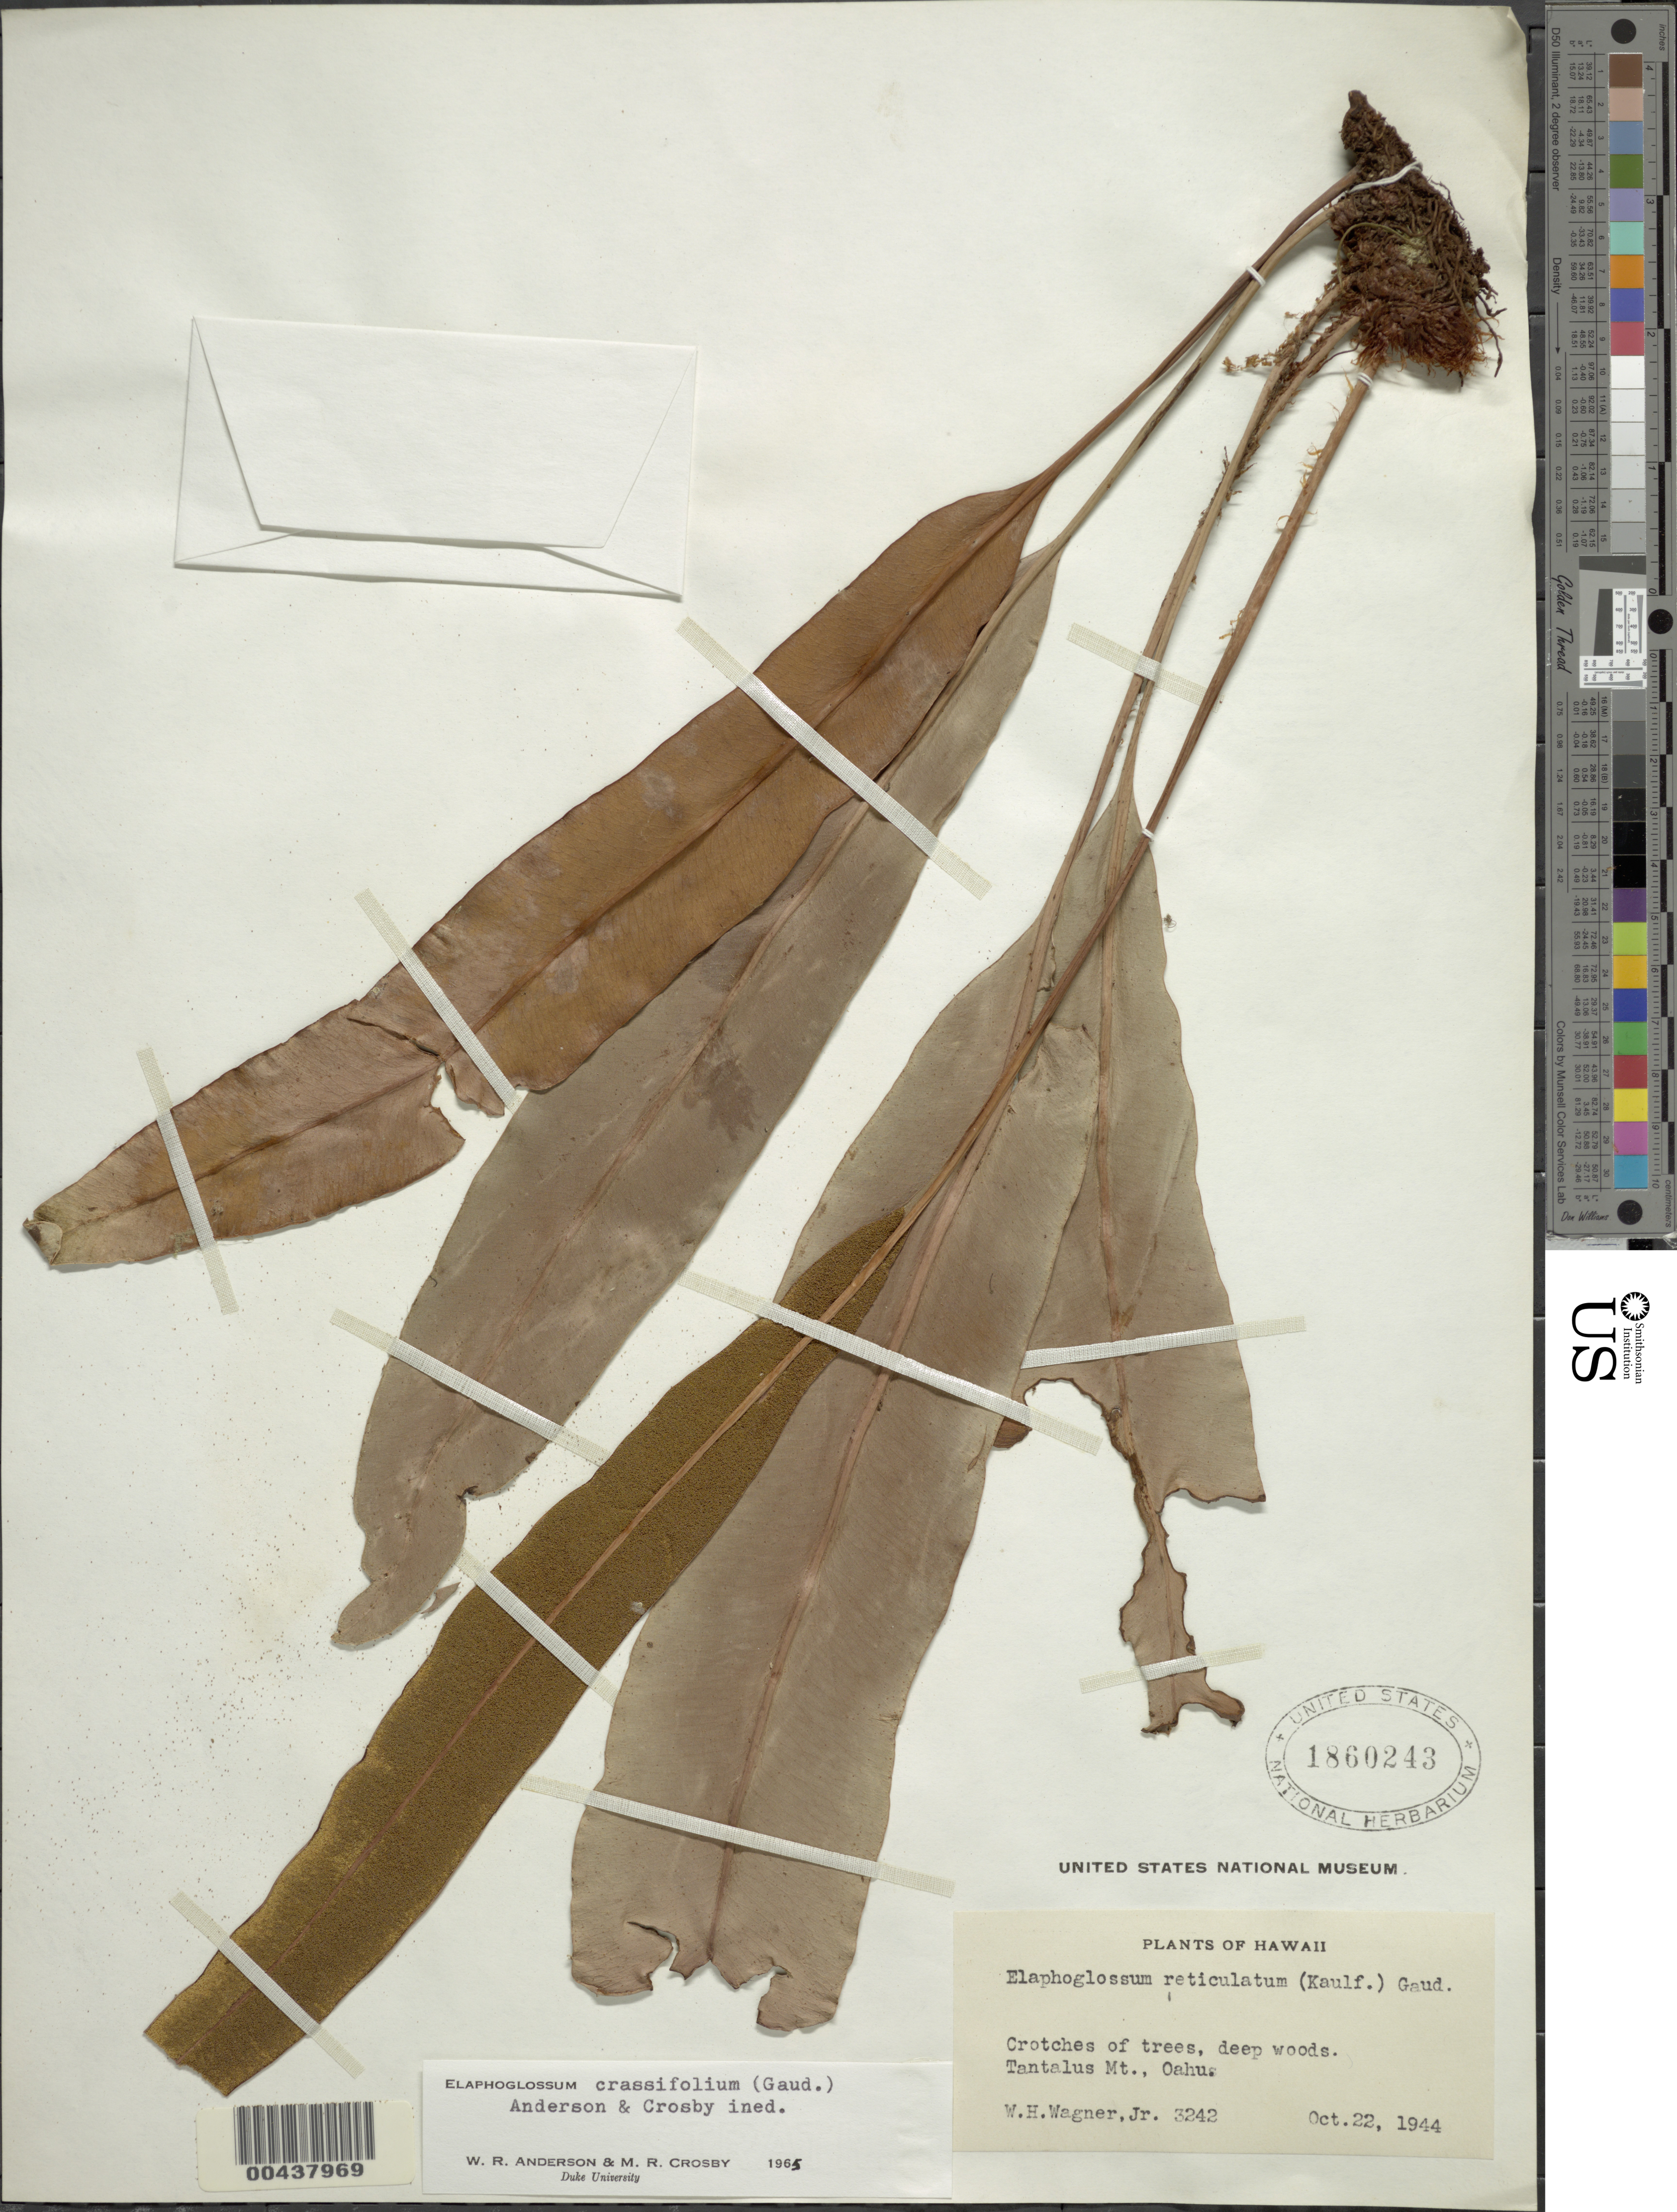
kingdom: Plantae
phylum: Tracheophyta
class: Polypodiopsida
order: Polypodiales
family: Dryopteridaceae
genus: Elaphoglossum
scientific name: Elaphoglossum crassifolium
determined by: Anderson, W. R.; Crosby, M.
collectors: W. H. Wagner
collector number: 3242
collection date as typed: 22 Oct 1944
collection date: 1944-10-22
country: United States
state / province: Hawaii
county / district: Honolulu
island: Oahu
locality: Tantalus Mt.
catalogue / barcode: US 1860243